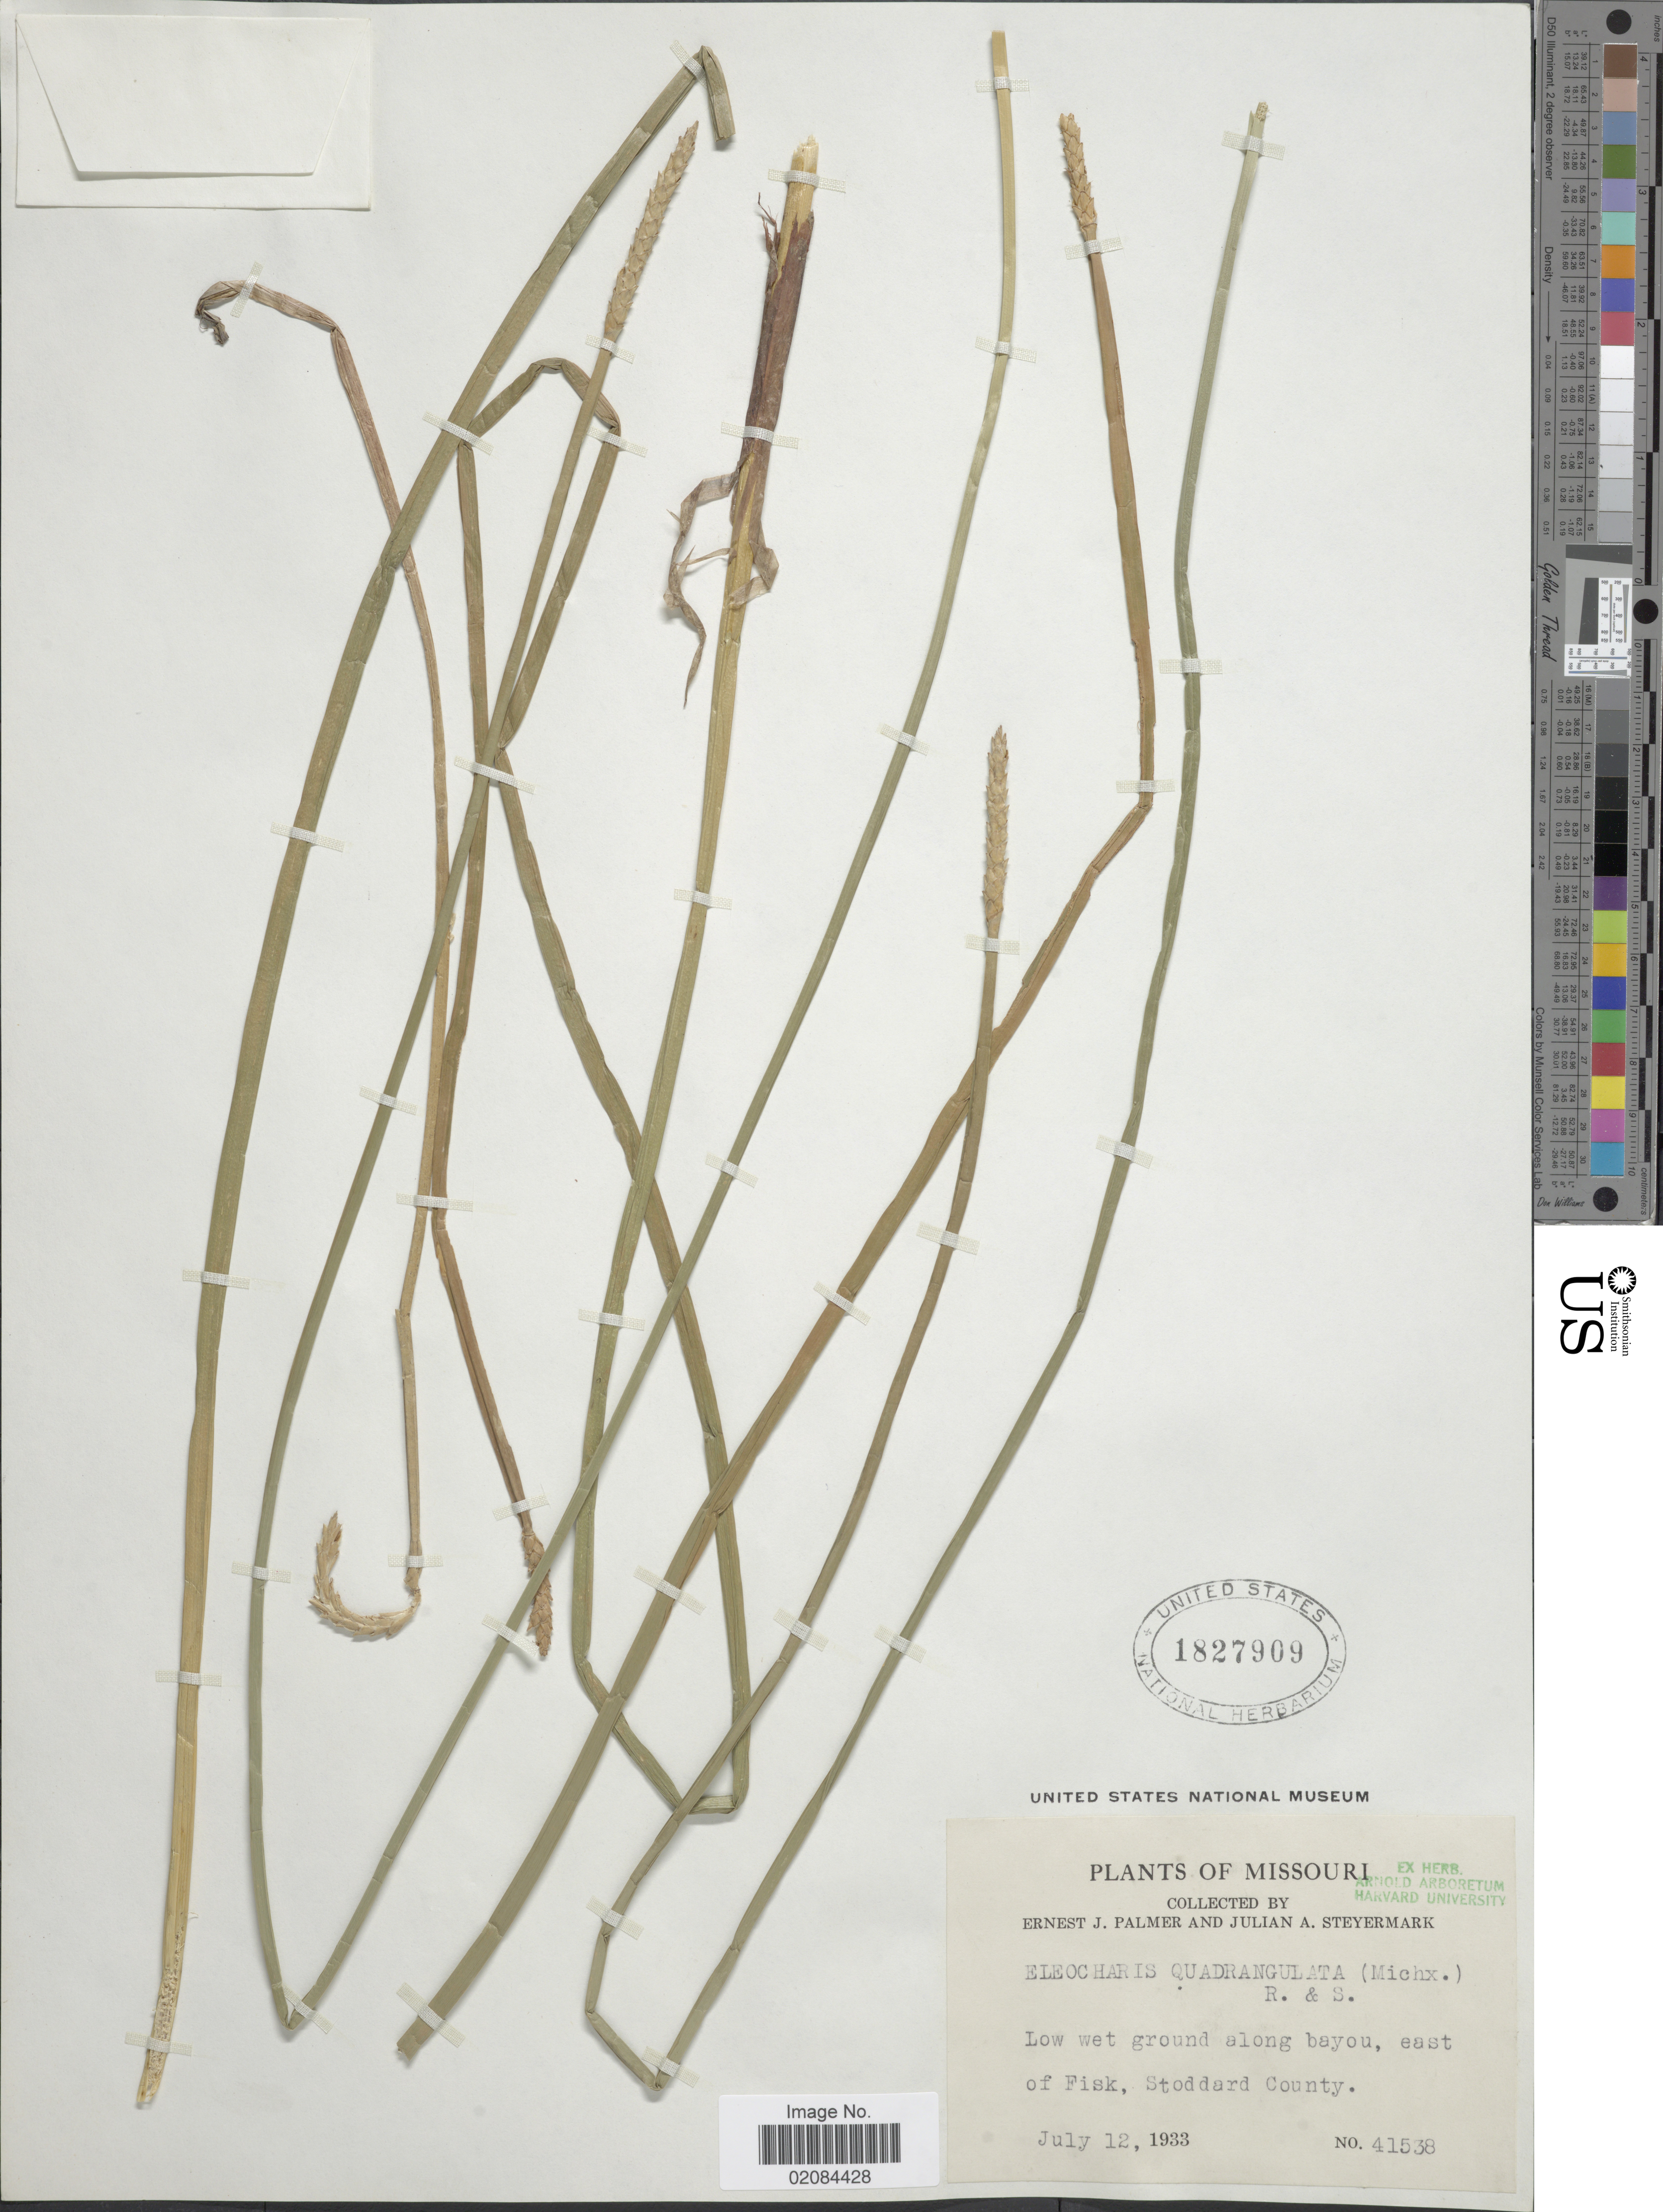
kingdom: Plantae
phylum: Tracheophyta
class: Liliopsida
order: Poales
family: Cyperaceae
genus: Eleocharis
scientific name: Eleocharis quadrangulata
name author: (Michx.) Roem. & Schult.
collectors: E. J. Palmer & J. Steyermark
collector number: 41538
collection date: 1933-07-12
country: United States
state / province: Missouri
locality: Along bayou, east of Fisk, Stoddard County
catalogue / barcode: US 1827909